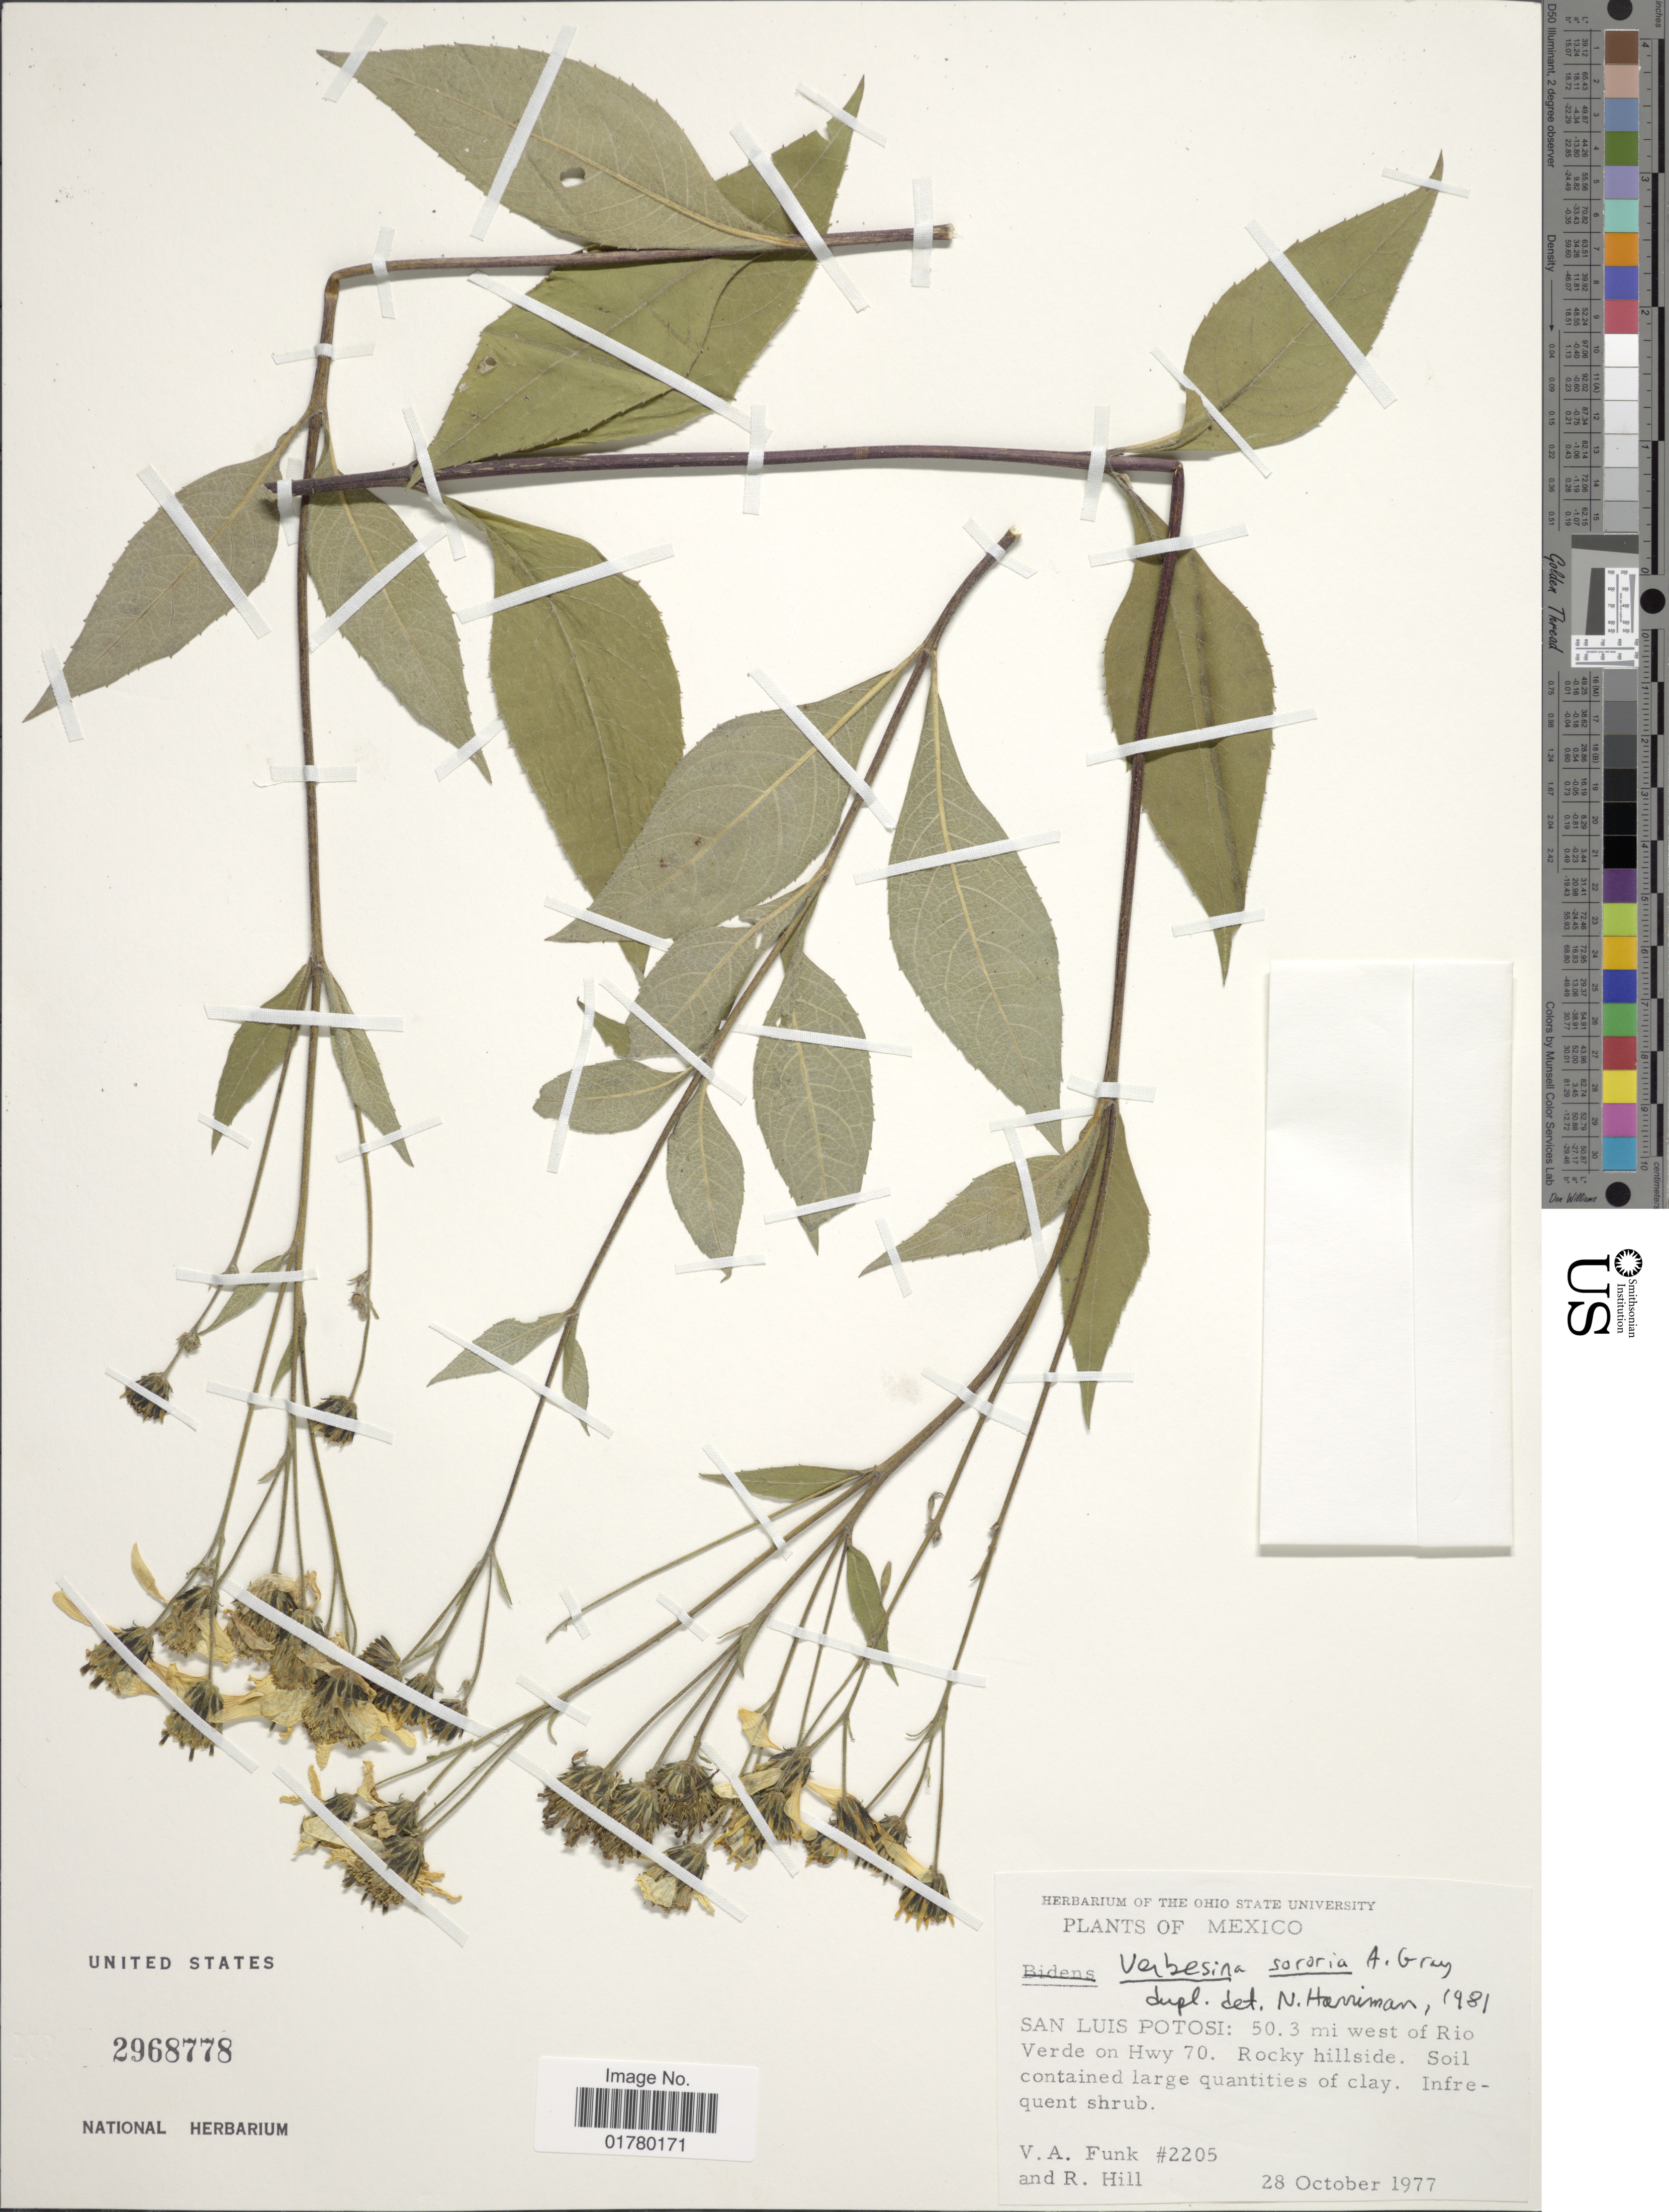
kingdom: Plantae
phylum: Tracheophyta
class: Magnoliopsida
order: Asterales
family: Asteraceae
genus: Verbesina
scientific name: Verbesina sororia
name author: A. Gray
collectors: V. Funk & R. Hill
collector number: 2205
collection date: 1977-10-28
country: Mexico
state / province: San Luis Potosí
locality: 50.3 mi west of Rio Verde on Hwy 70. Rocky hillside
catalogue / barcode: US 2968778